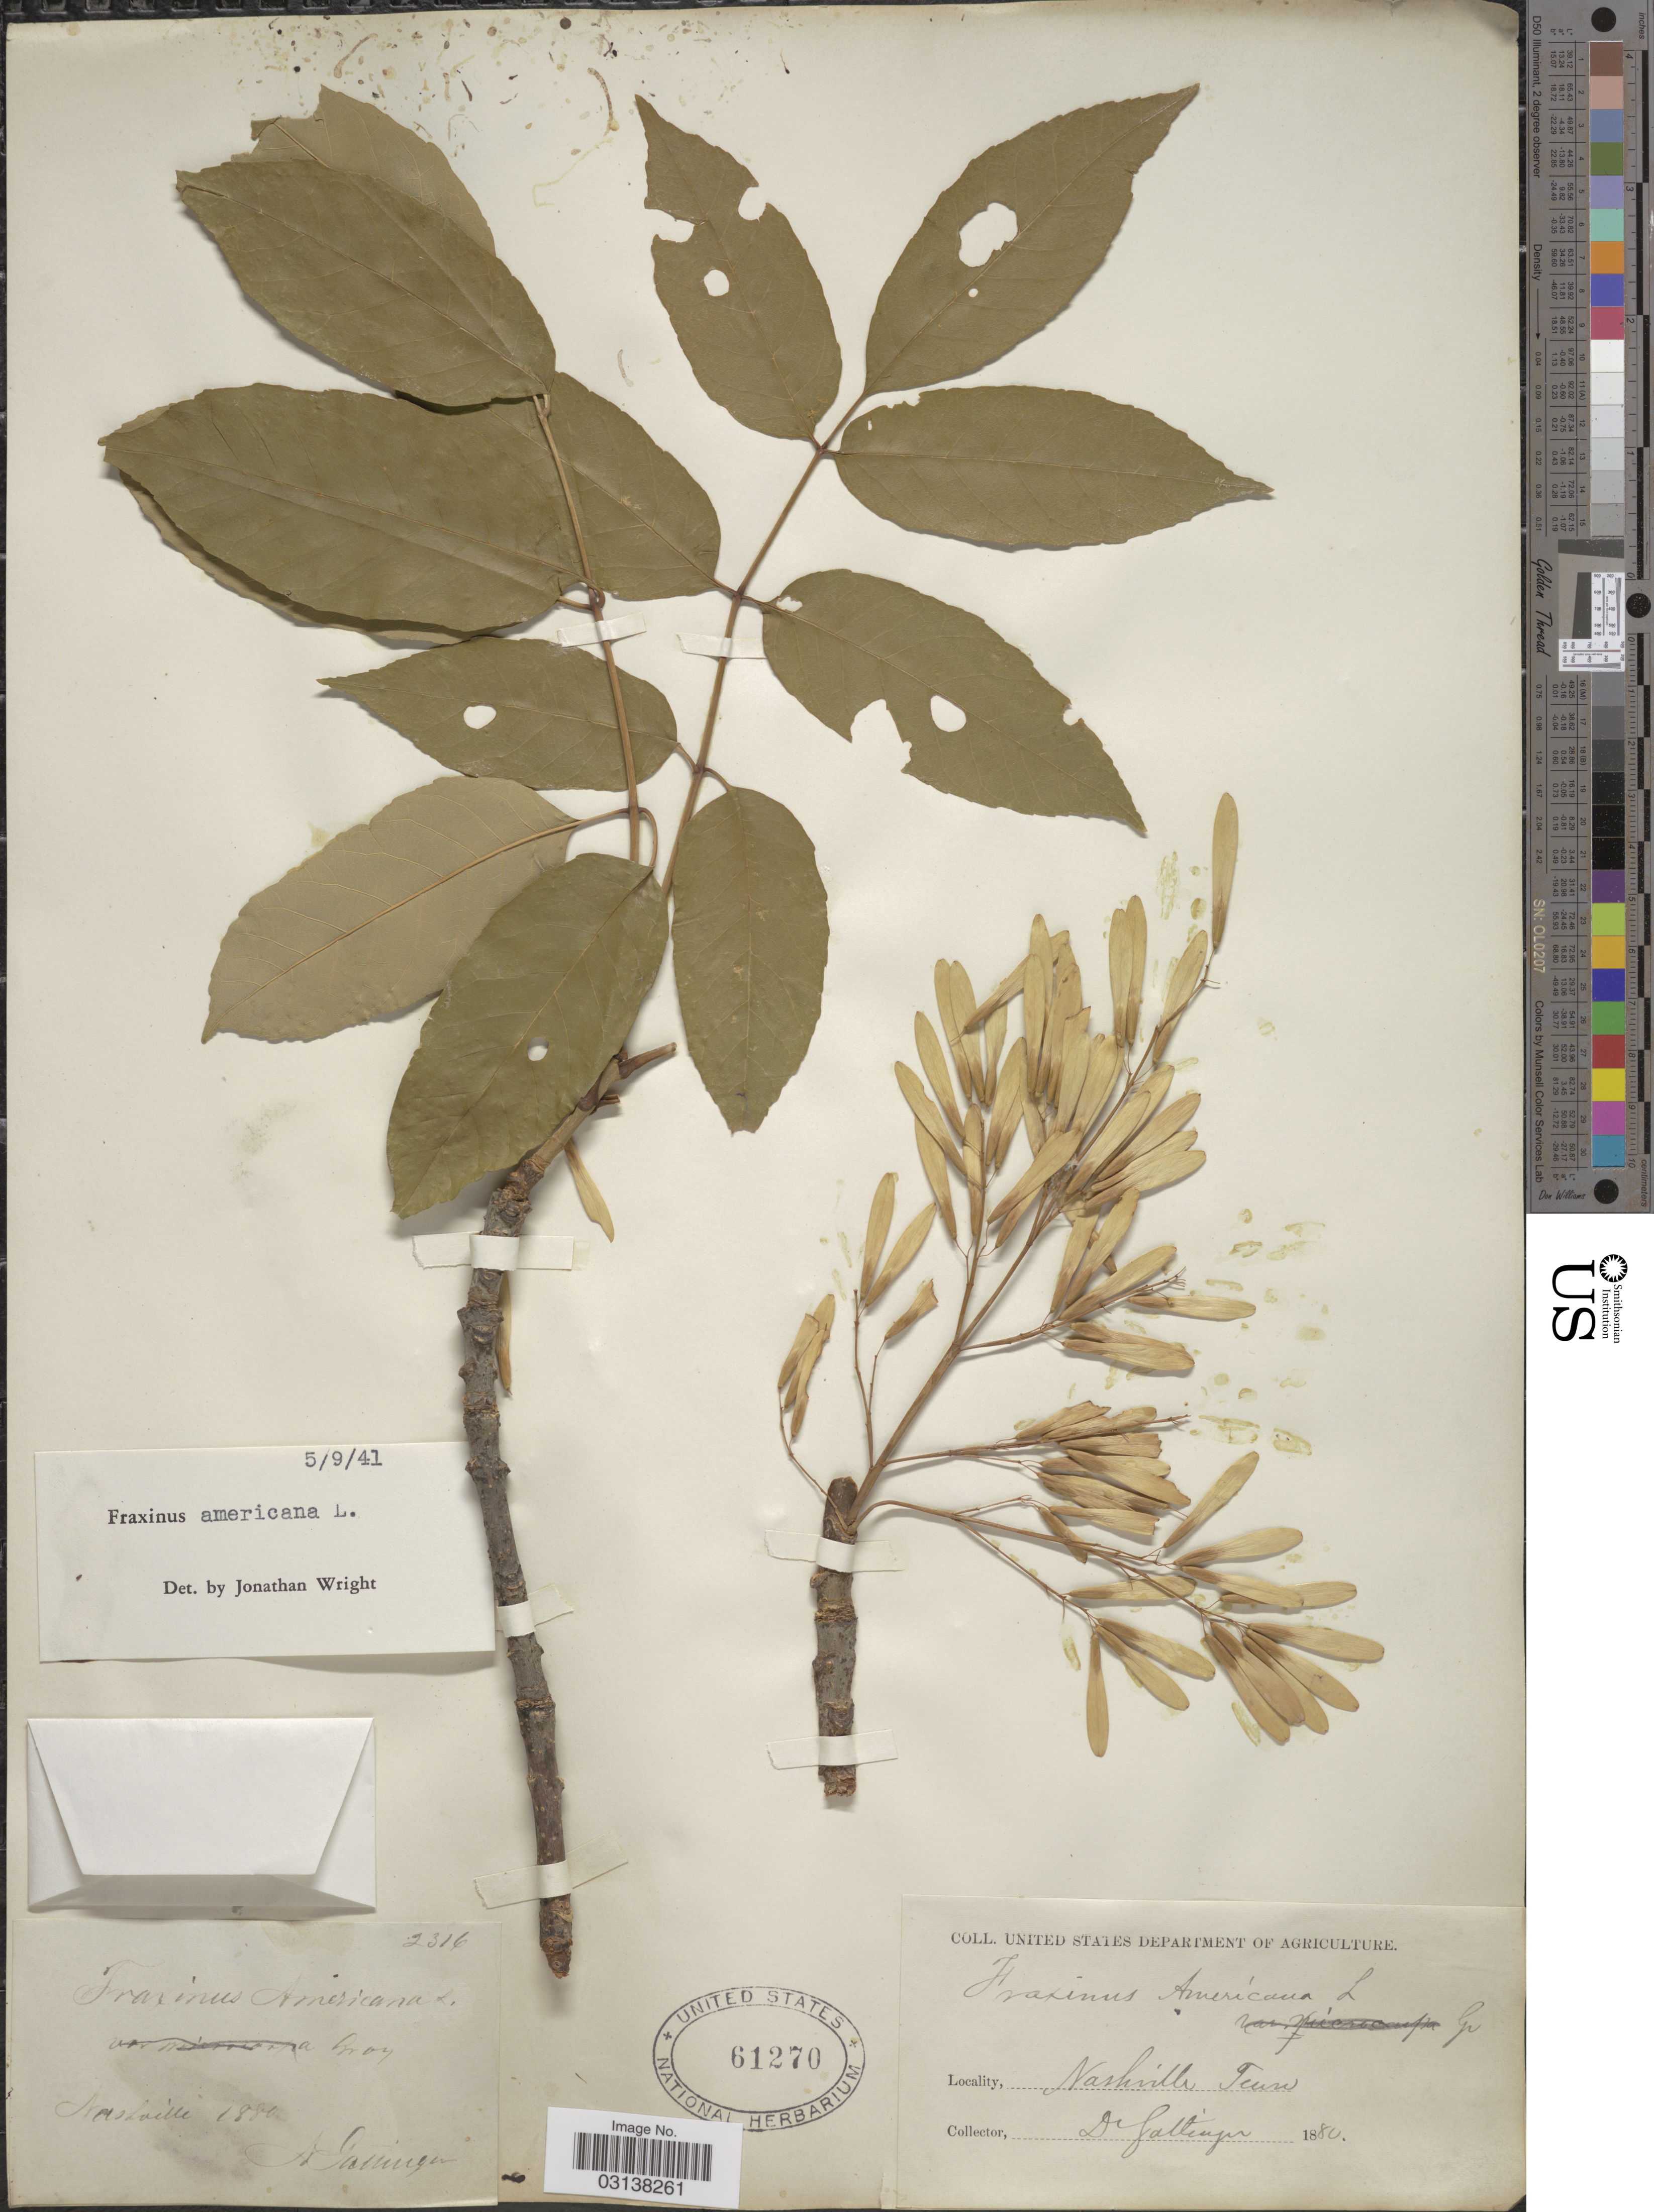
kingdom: Plantae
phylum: Tracheophyta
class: Magnoliopsida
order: Lamiales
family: Oleaceae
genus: Fraxinus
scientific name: Fraxinus americana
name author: L.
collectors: A. Gattinger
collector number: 2316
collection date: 1880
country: United States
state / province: Tennessee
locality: Nashville.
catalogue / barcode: US 61270